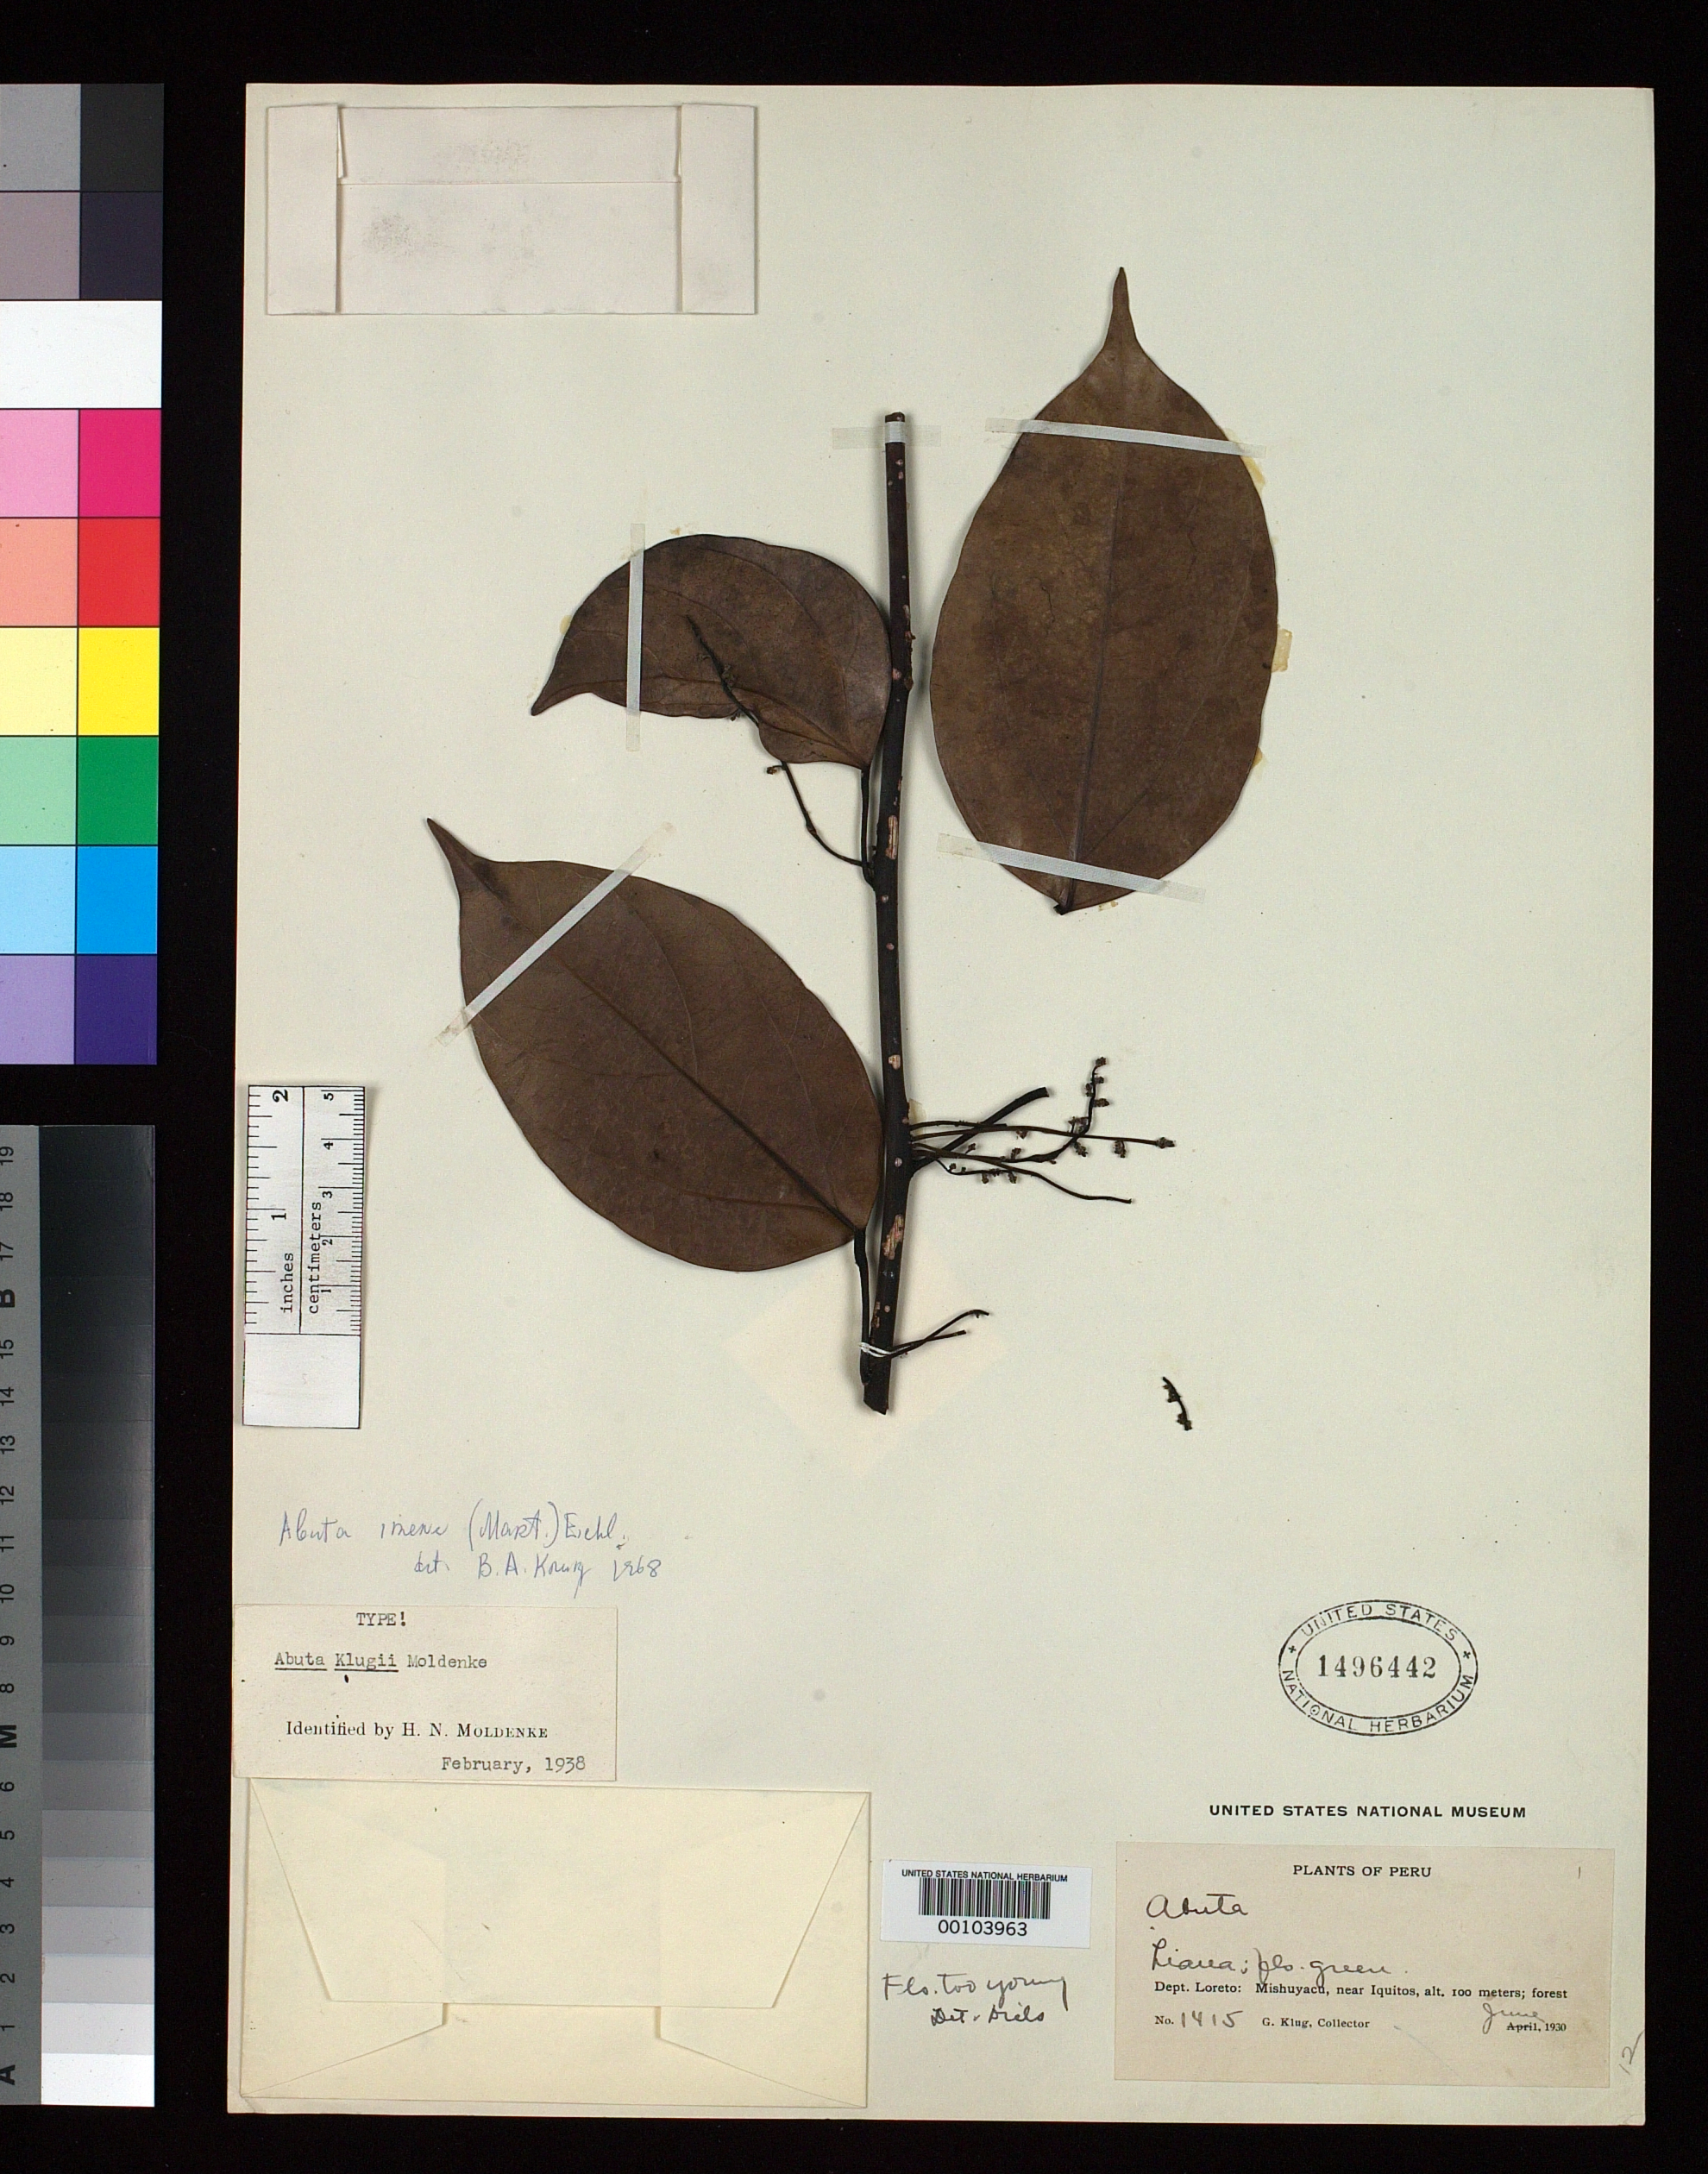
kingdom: Plantae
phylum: Tracheophyta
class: Magnoliopsida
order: Ranunculales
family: Menispermaceae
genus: Abuta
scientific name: Abuta klugii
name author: Moldenke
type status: Isotype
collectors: G. Klug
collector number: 1415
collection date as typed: Jun 1930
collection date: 1930-06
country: Peru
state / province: Loreto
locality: Iquitos, Mishuyacu.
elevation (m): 100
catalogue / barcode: US 1496442